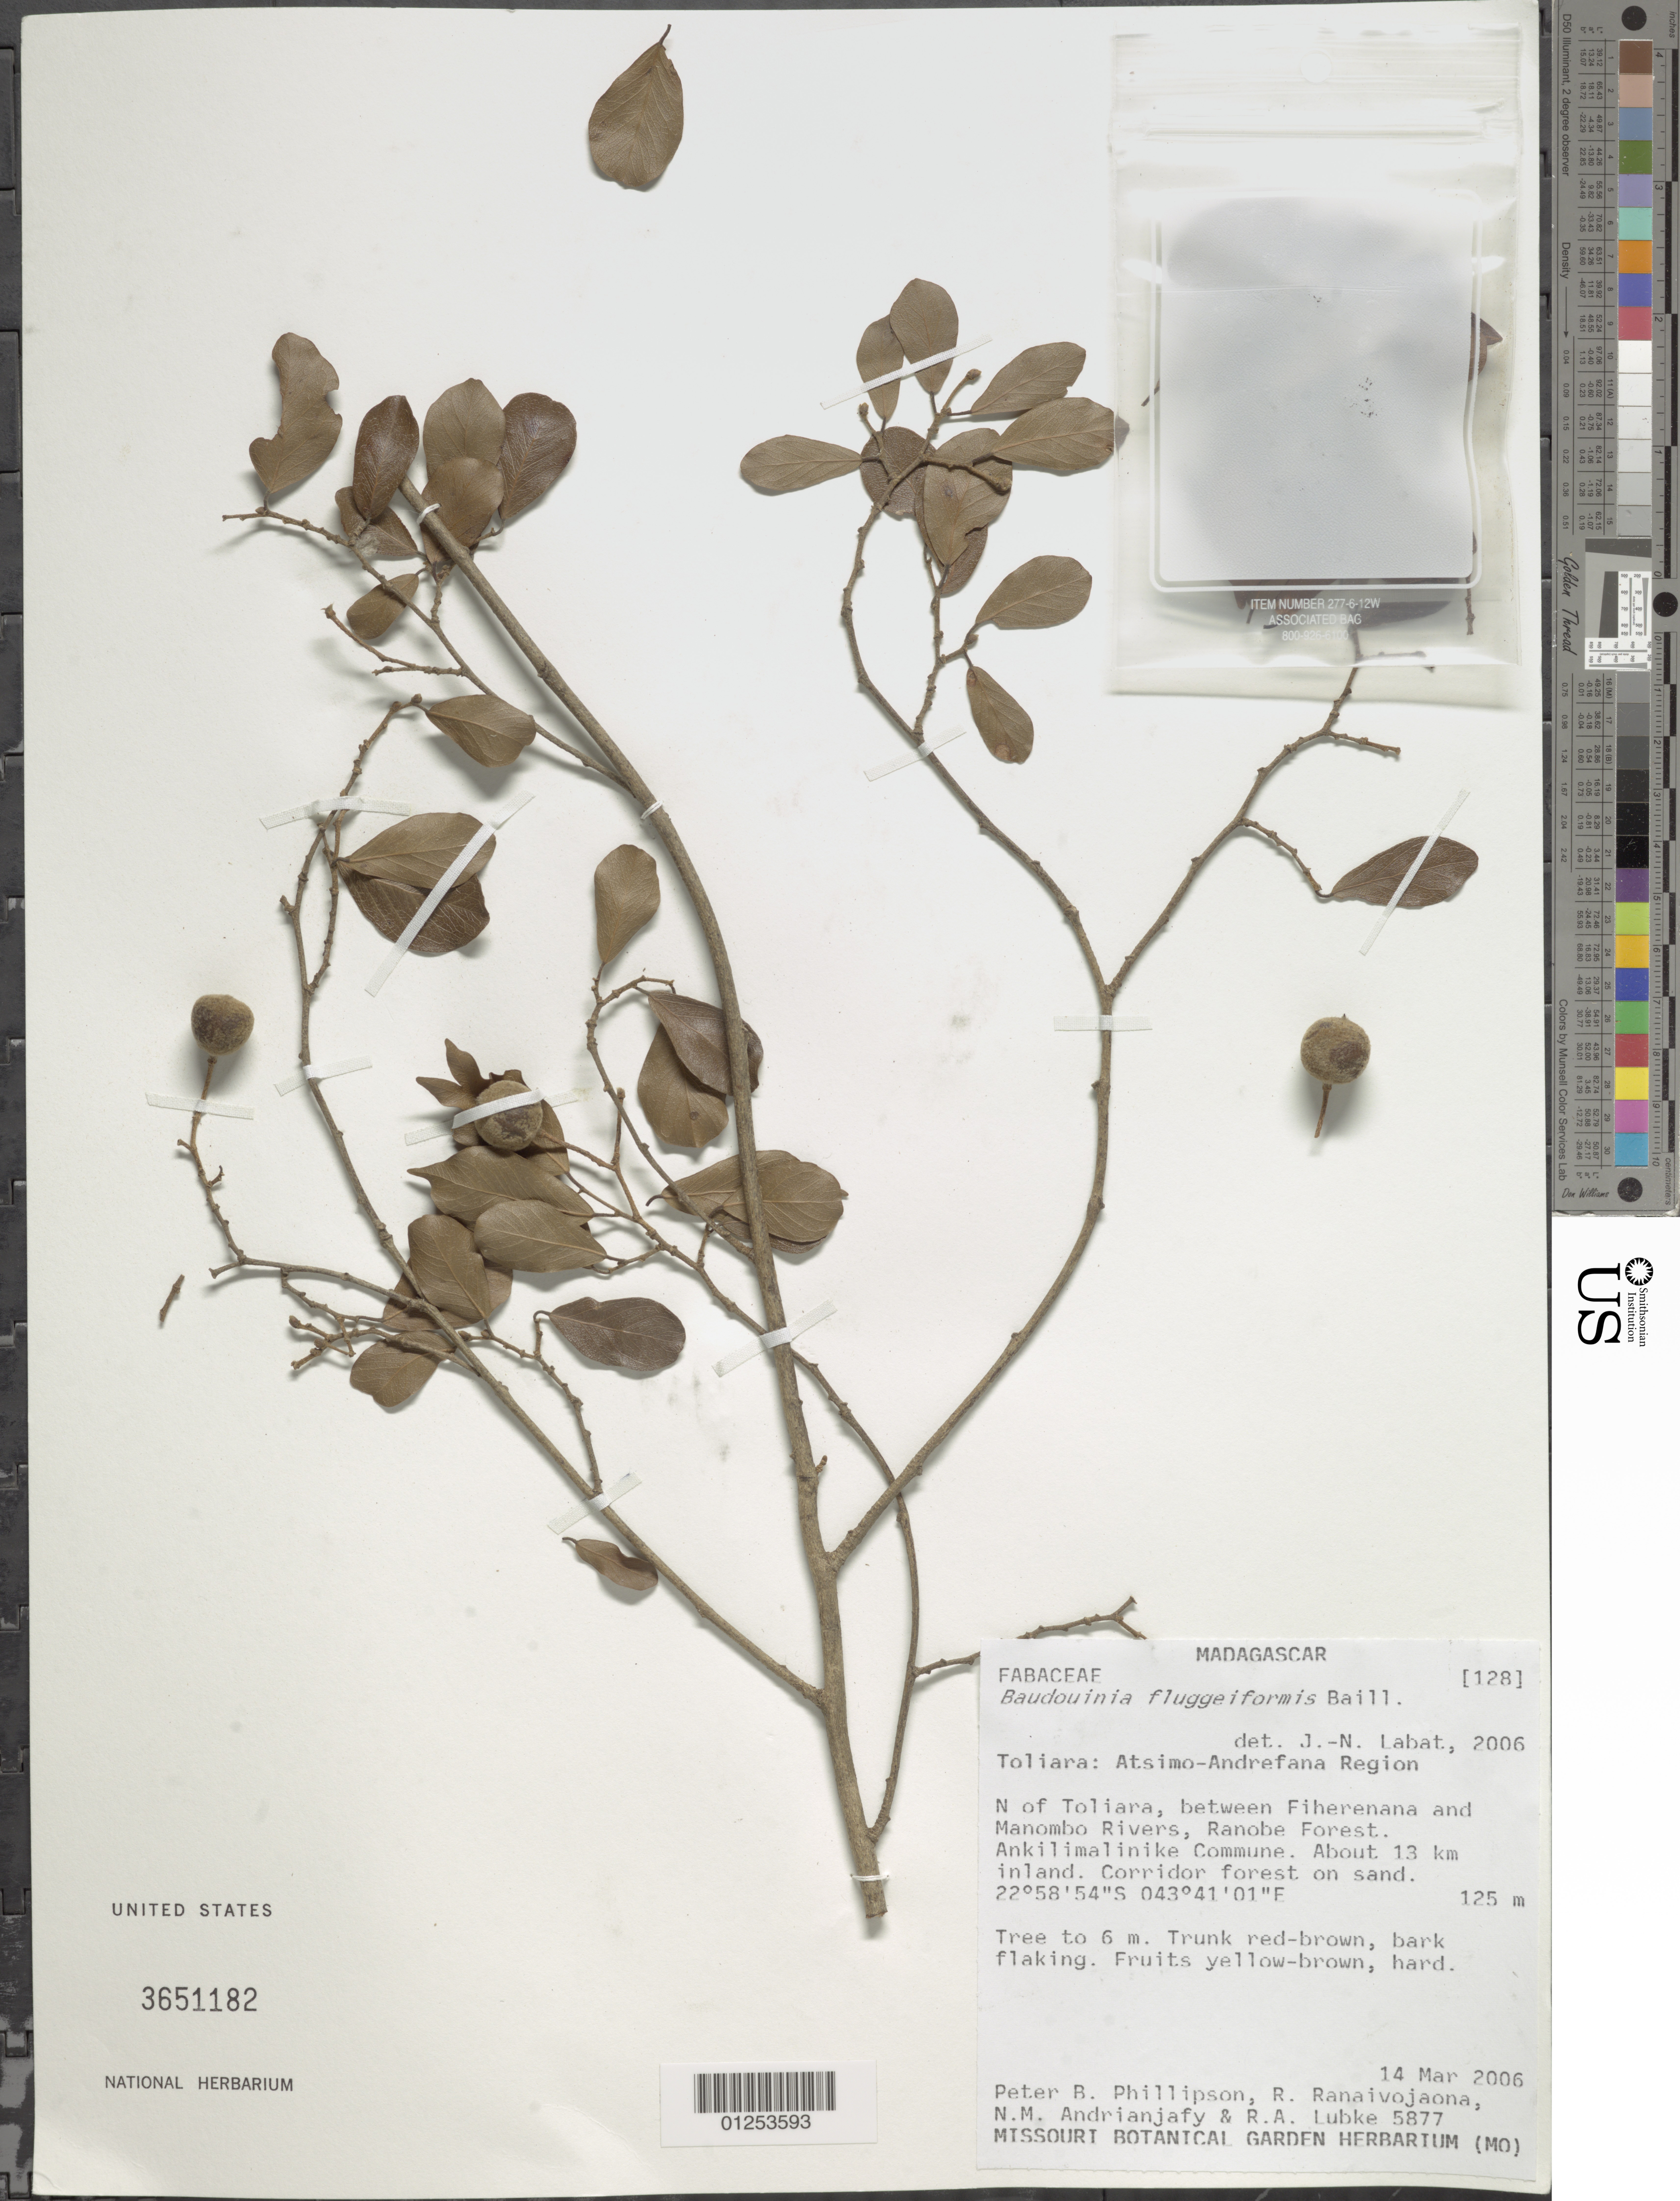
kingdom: Plantae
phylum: Tracheophyta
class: Magnoliopsida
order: Fabales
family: Fabaceae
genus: Baudouinia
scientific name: Baudouinia fluggeiformis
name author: Baill.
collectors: P. B. Phillipson, R. Ranaivojaona & R. Lubke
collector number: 5877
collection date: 2006-03-14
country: Madagascar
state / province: Atsimo-Andrefana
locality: N or Toliara, between Fiberenana and Manombo Rivers, Ranobe forest. Ankilimalinike Commune. About 13 kms inland.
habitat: Corridor forest on sand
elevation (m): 125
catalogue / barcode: US 3651182